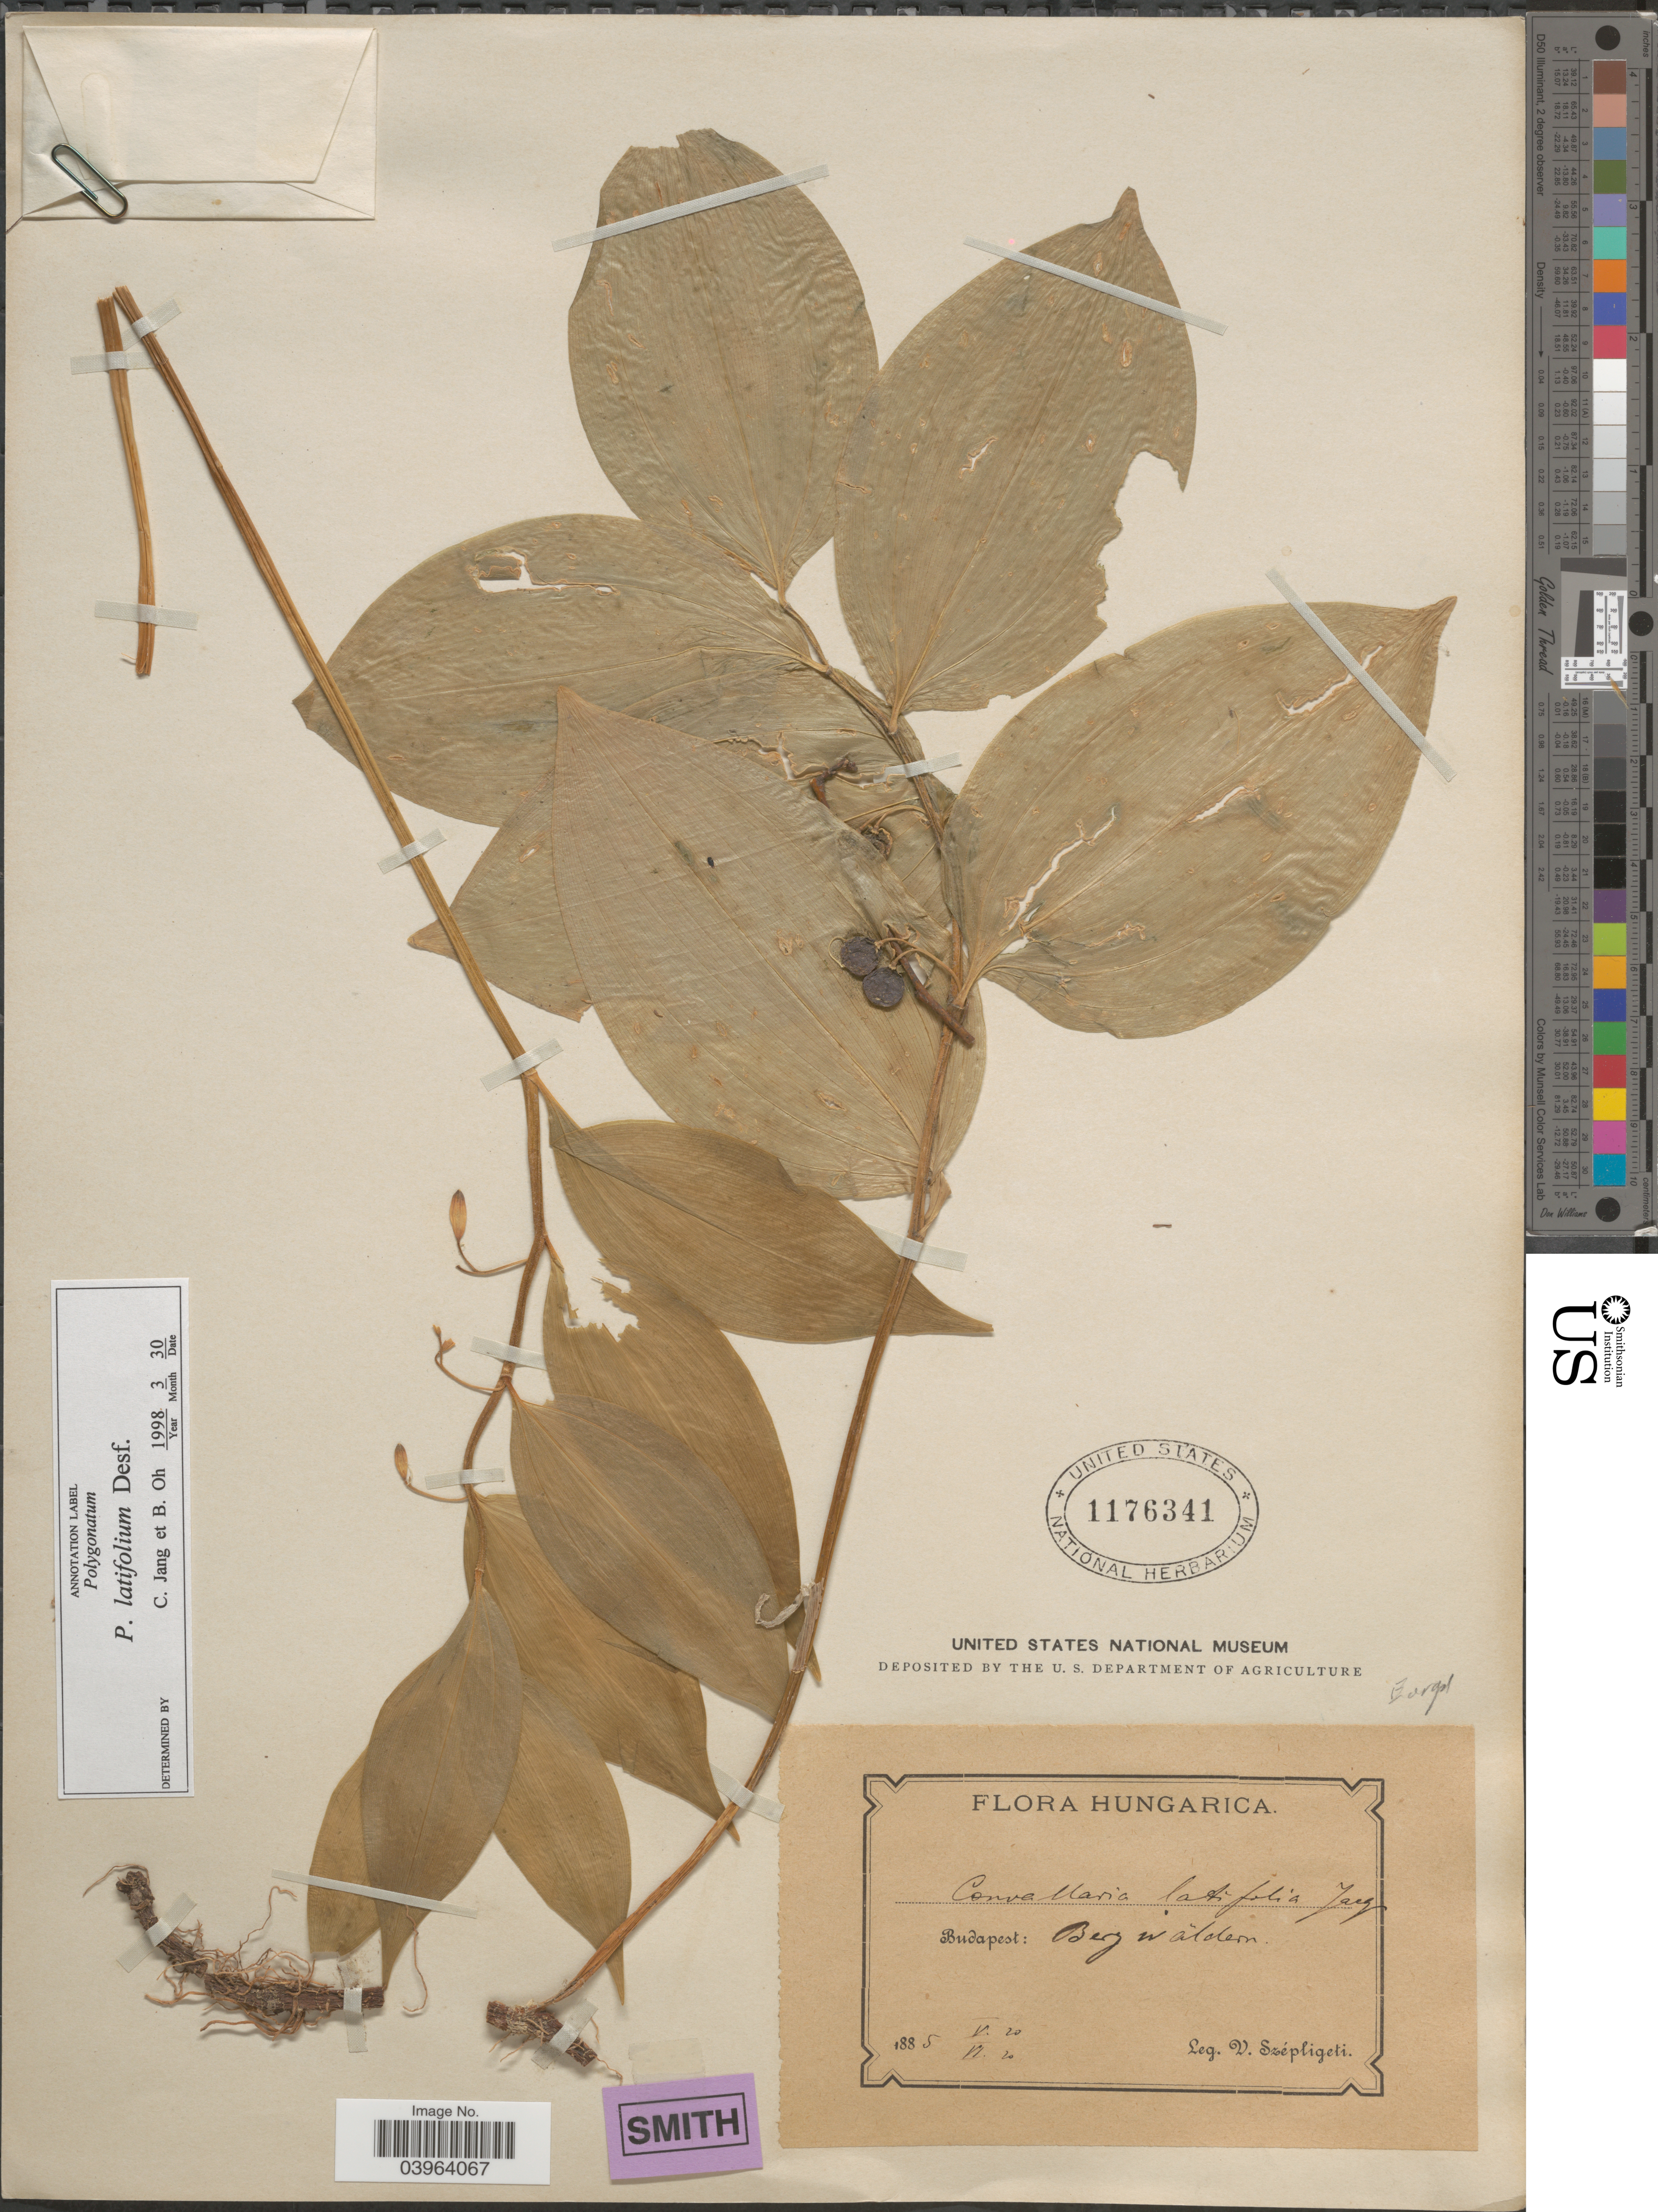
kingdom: Plantae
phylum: Tracheophyta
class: Liliopsida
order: Asparagales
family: Asparagaceae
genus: Polygonatum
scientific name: Polygonatum latifolium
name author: (Jacq.) Desf.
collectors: W. Szépligeti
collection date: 1885-05-20/1885-06-20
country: Hungary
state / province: Budapest, Capital District of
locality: Budapest: Bergwãldern.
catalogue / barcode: US 1176341